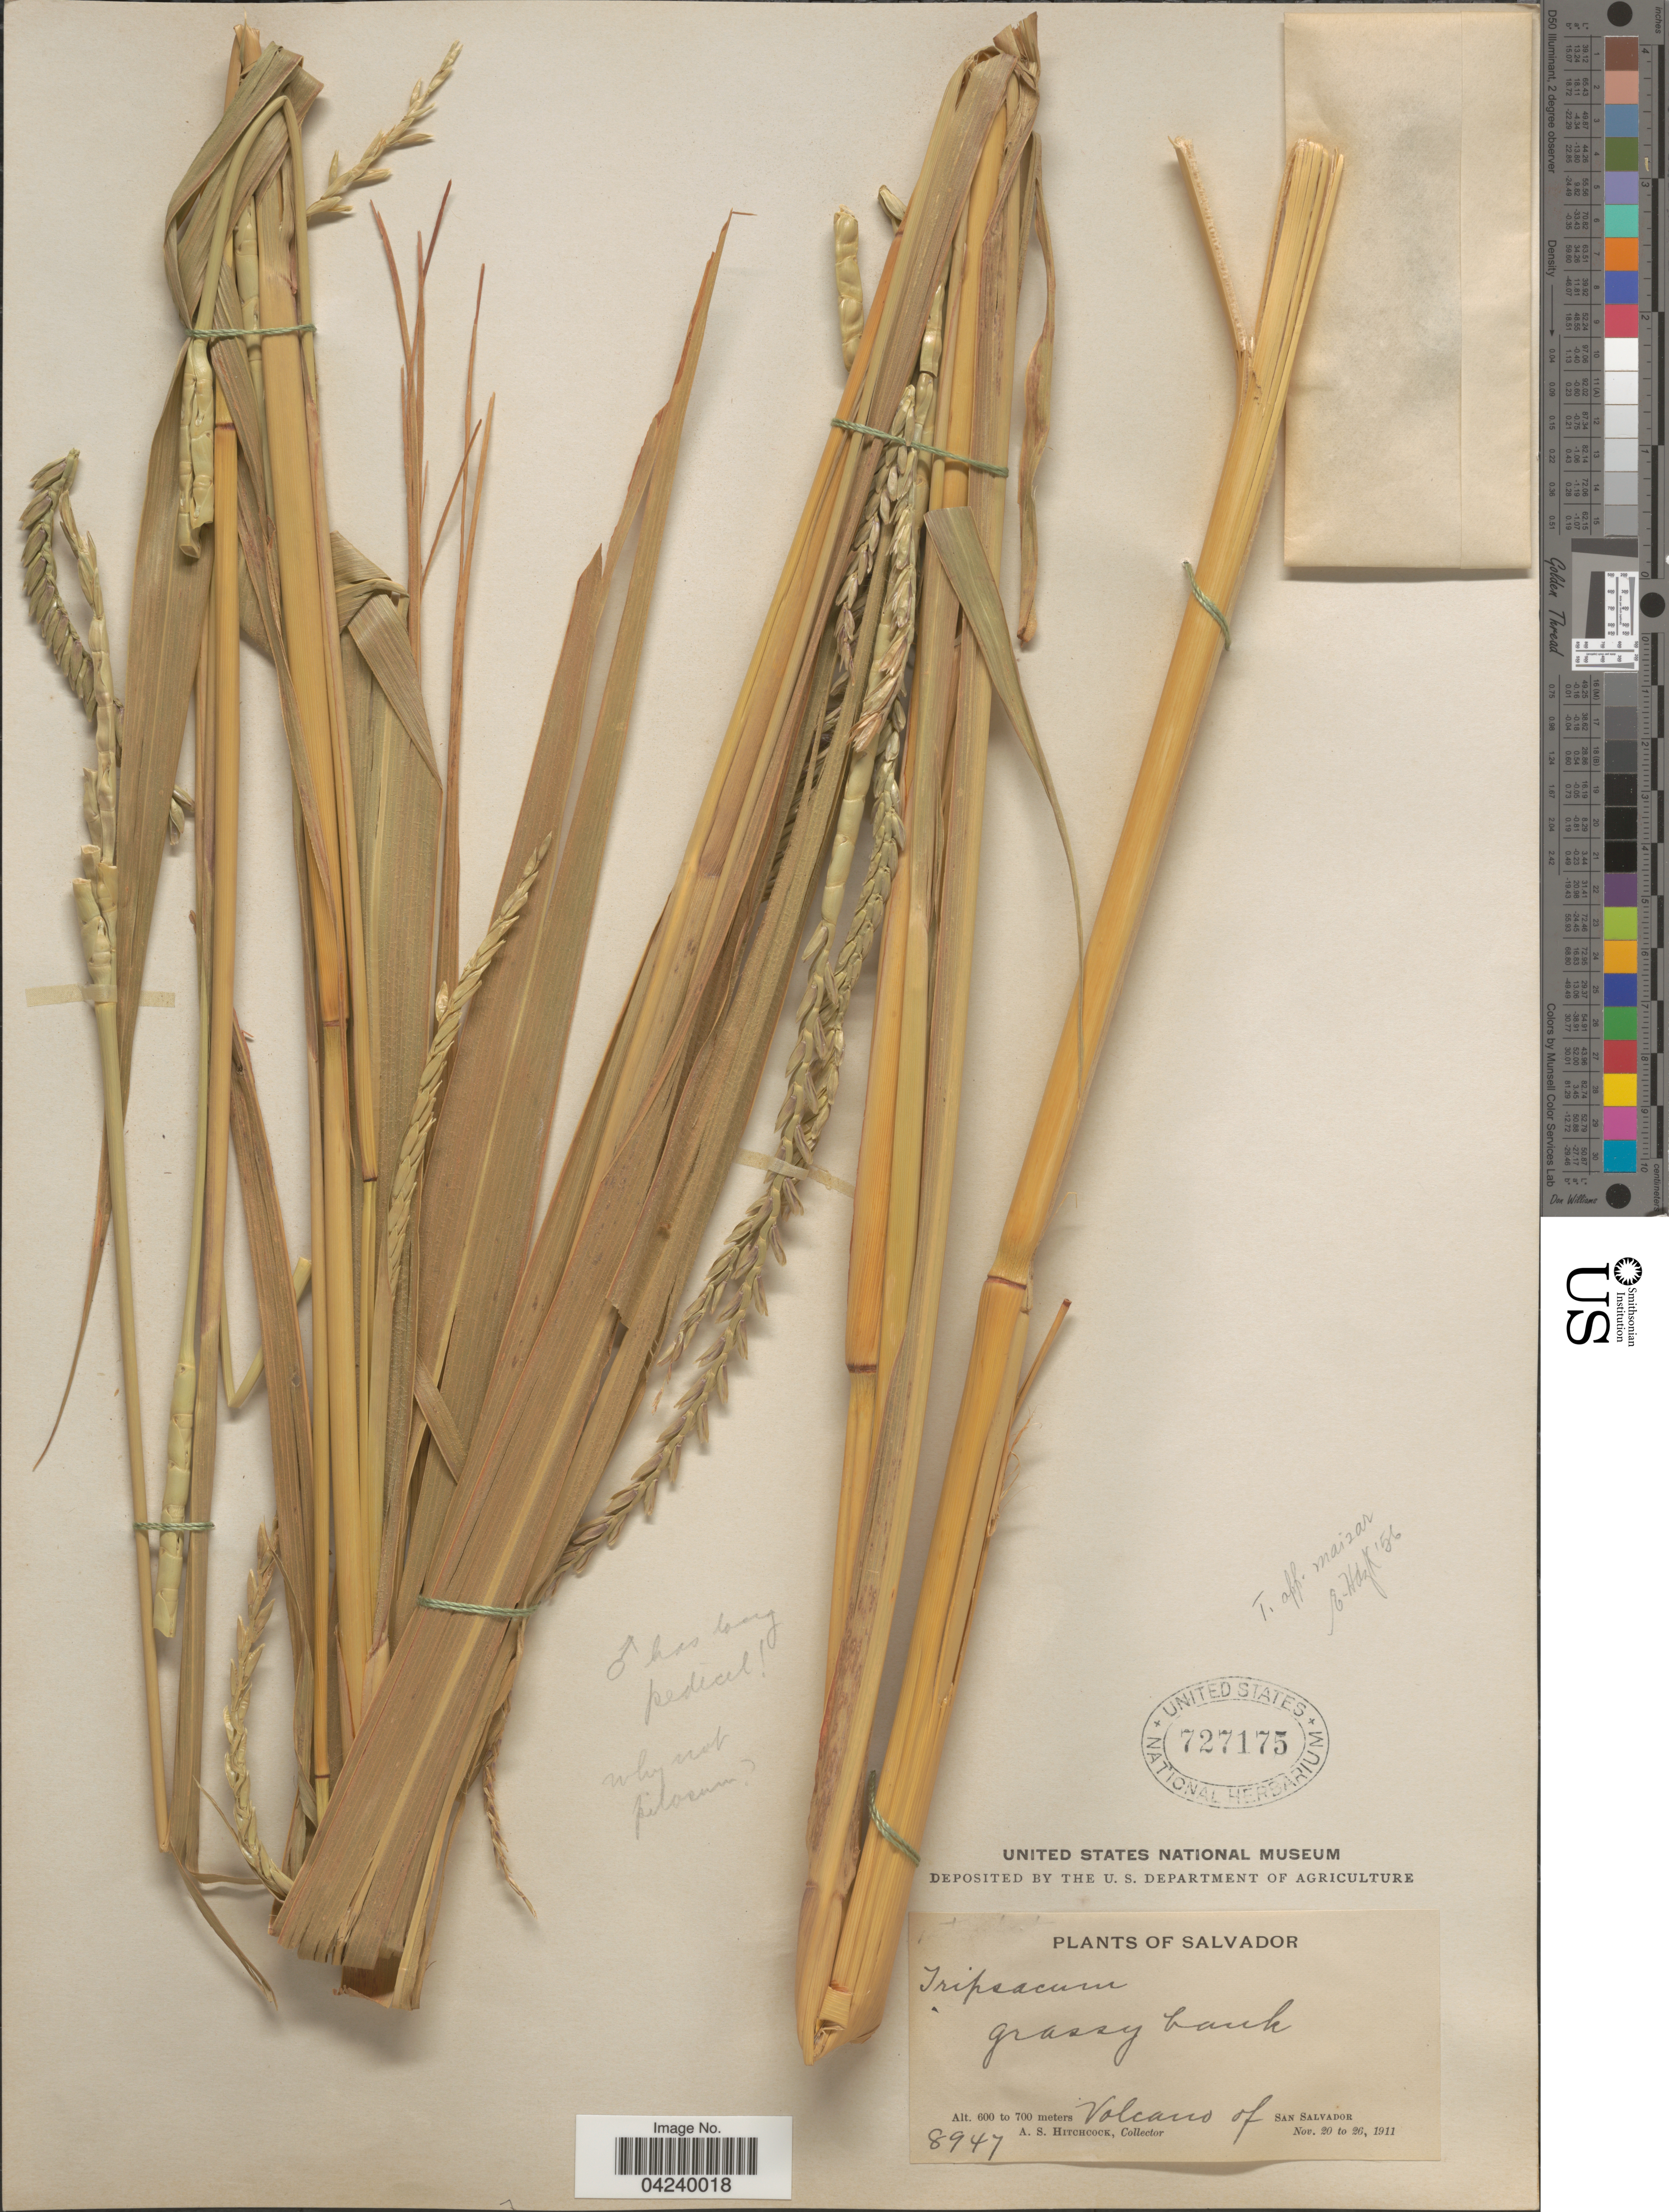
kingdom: Plantae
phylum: Tracheophyta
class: Liliopsida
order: Poales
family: Poaceae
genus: Tripsacum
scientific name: Tripsacum sp.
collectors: A. S. Hitchcock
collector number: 8947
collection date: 1911-11-20/1911-11-26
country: El Salvador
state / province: San Salvador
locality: Volcano of San Salvador.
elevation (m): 600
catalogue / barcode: US 727175